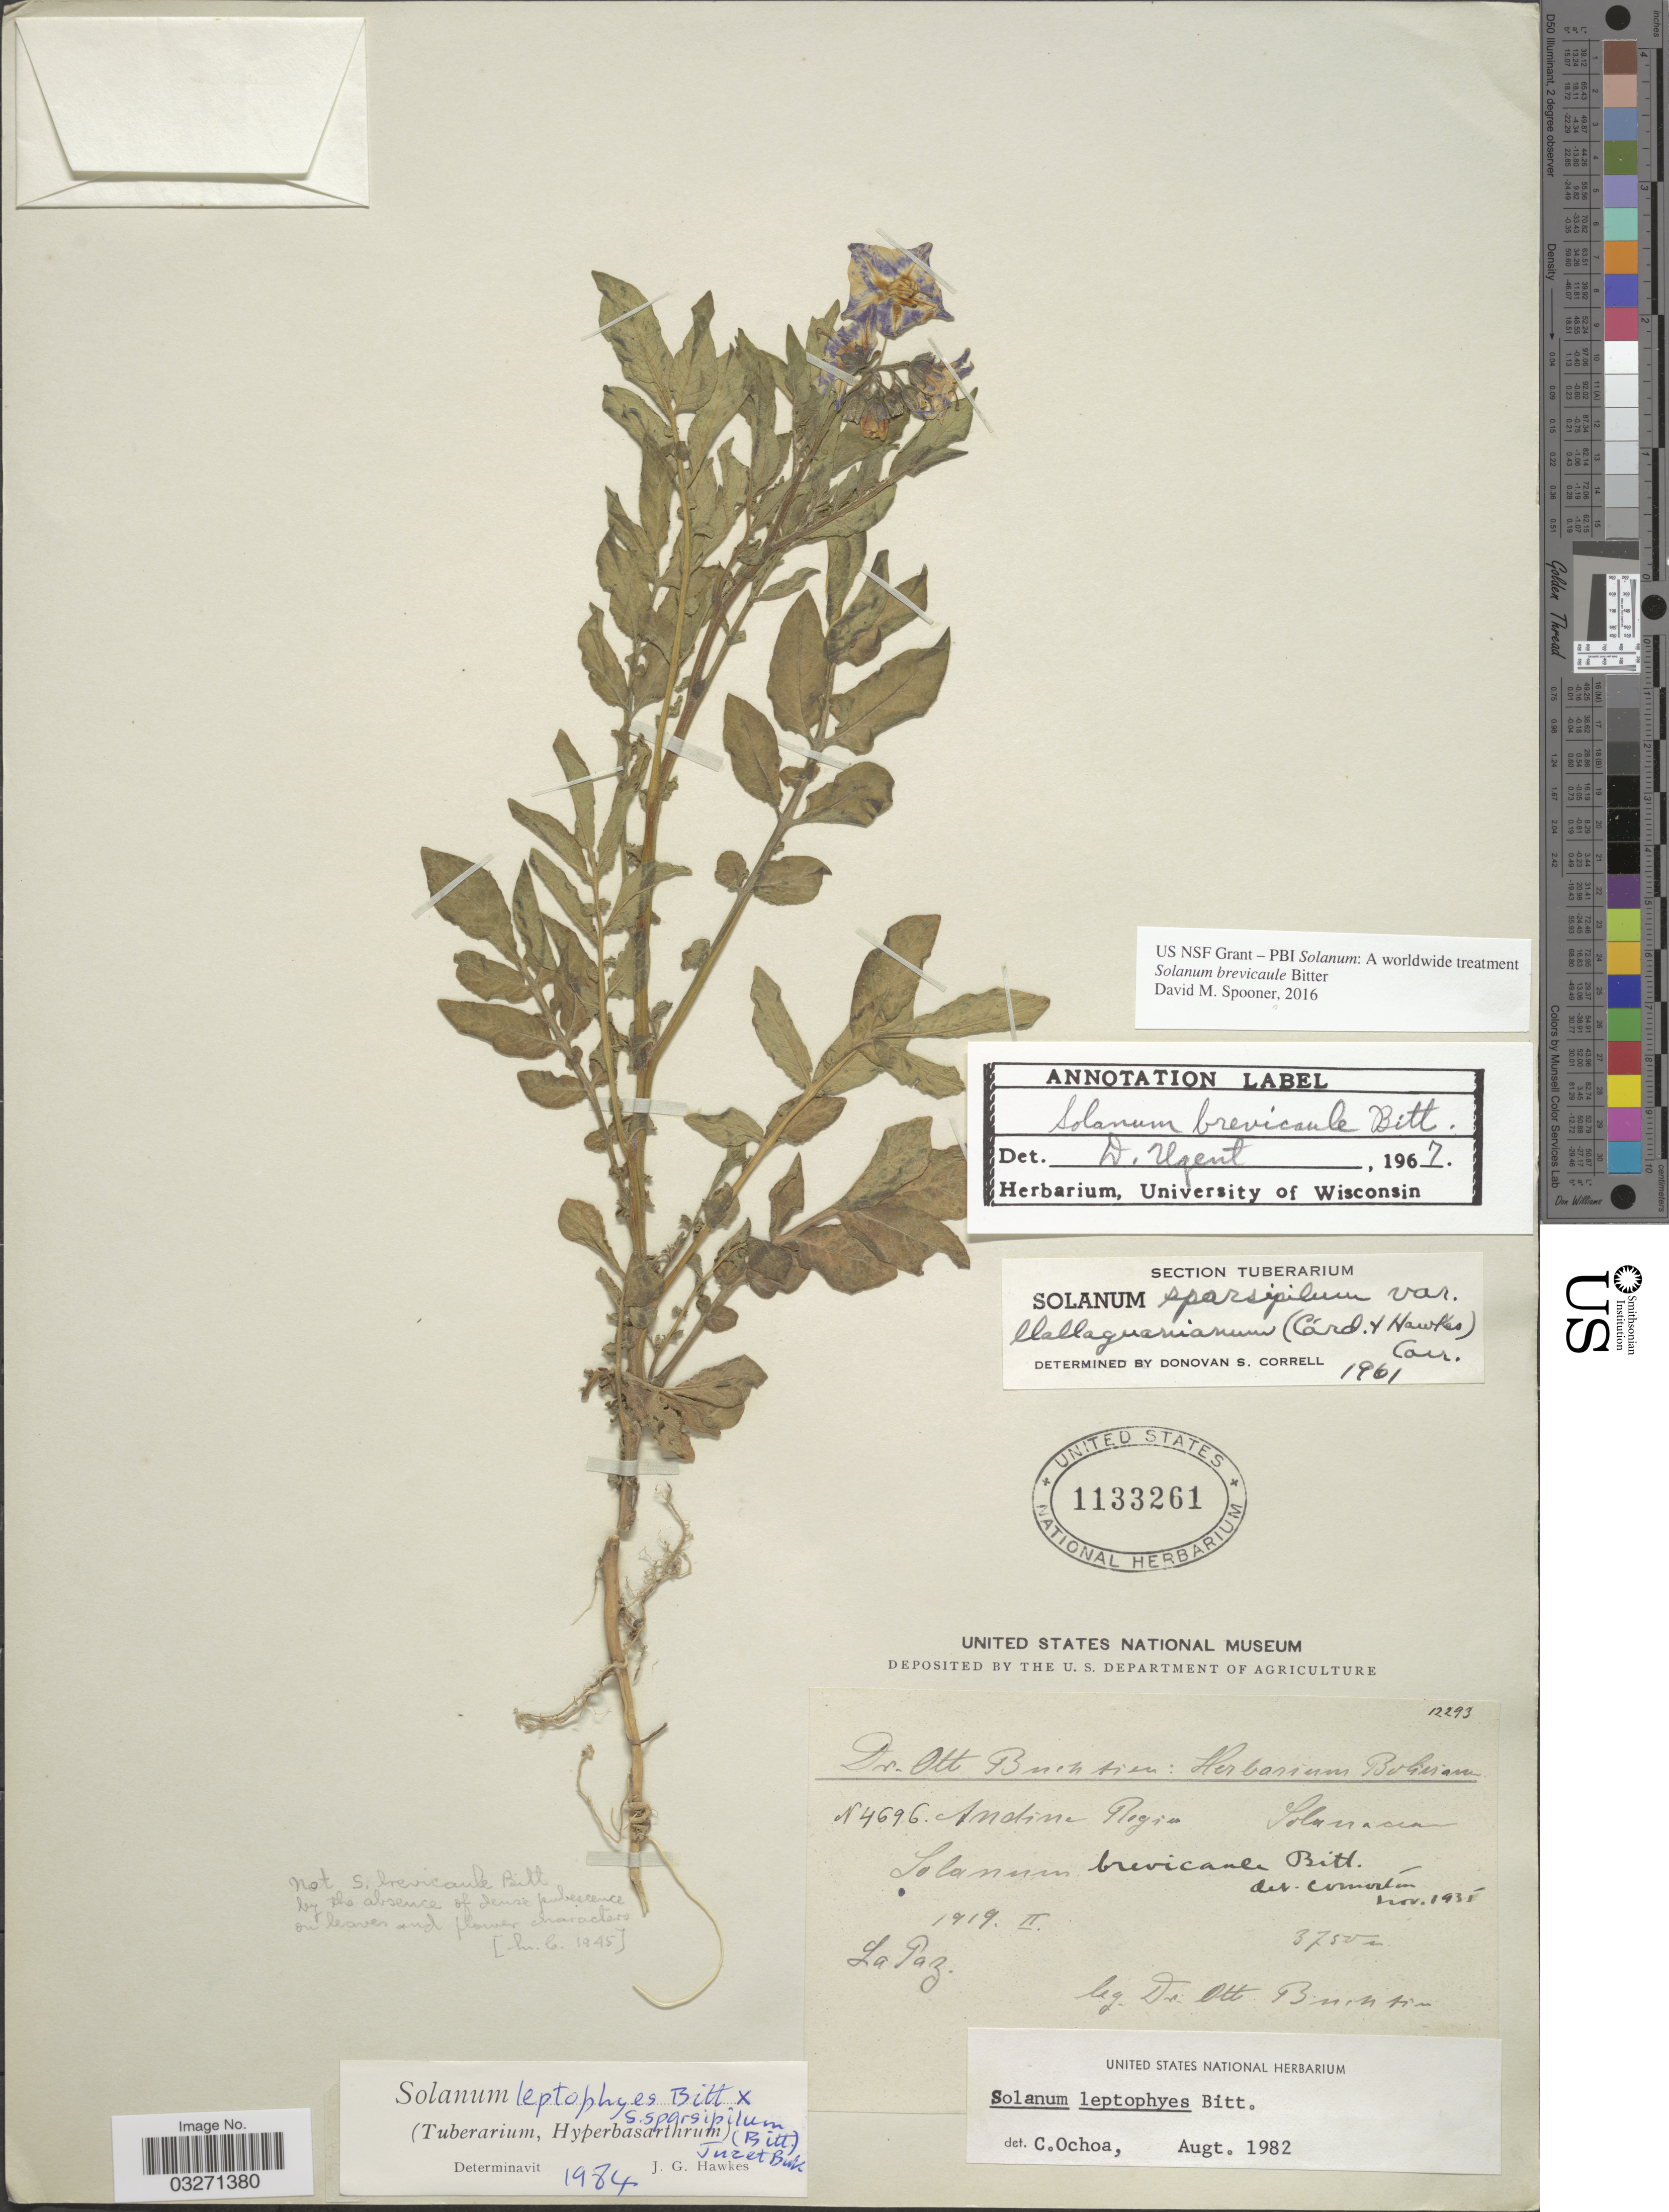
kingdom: Plantae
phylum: Tracheophyta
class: Magnoliopsida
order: Solanales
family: Solanaceae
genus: Solanum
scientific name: Solanum brevicaule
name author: Bitter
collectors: O. Buchtien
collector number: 4696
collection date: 1919-02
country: Bolivia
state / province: La Paz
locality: Andine Region.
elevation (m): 3750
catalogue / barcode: US 1133261